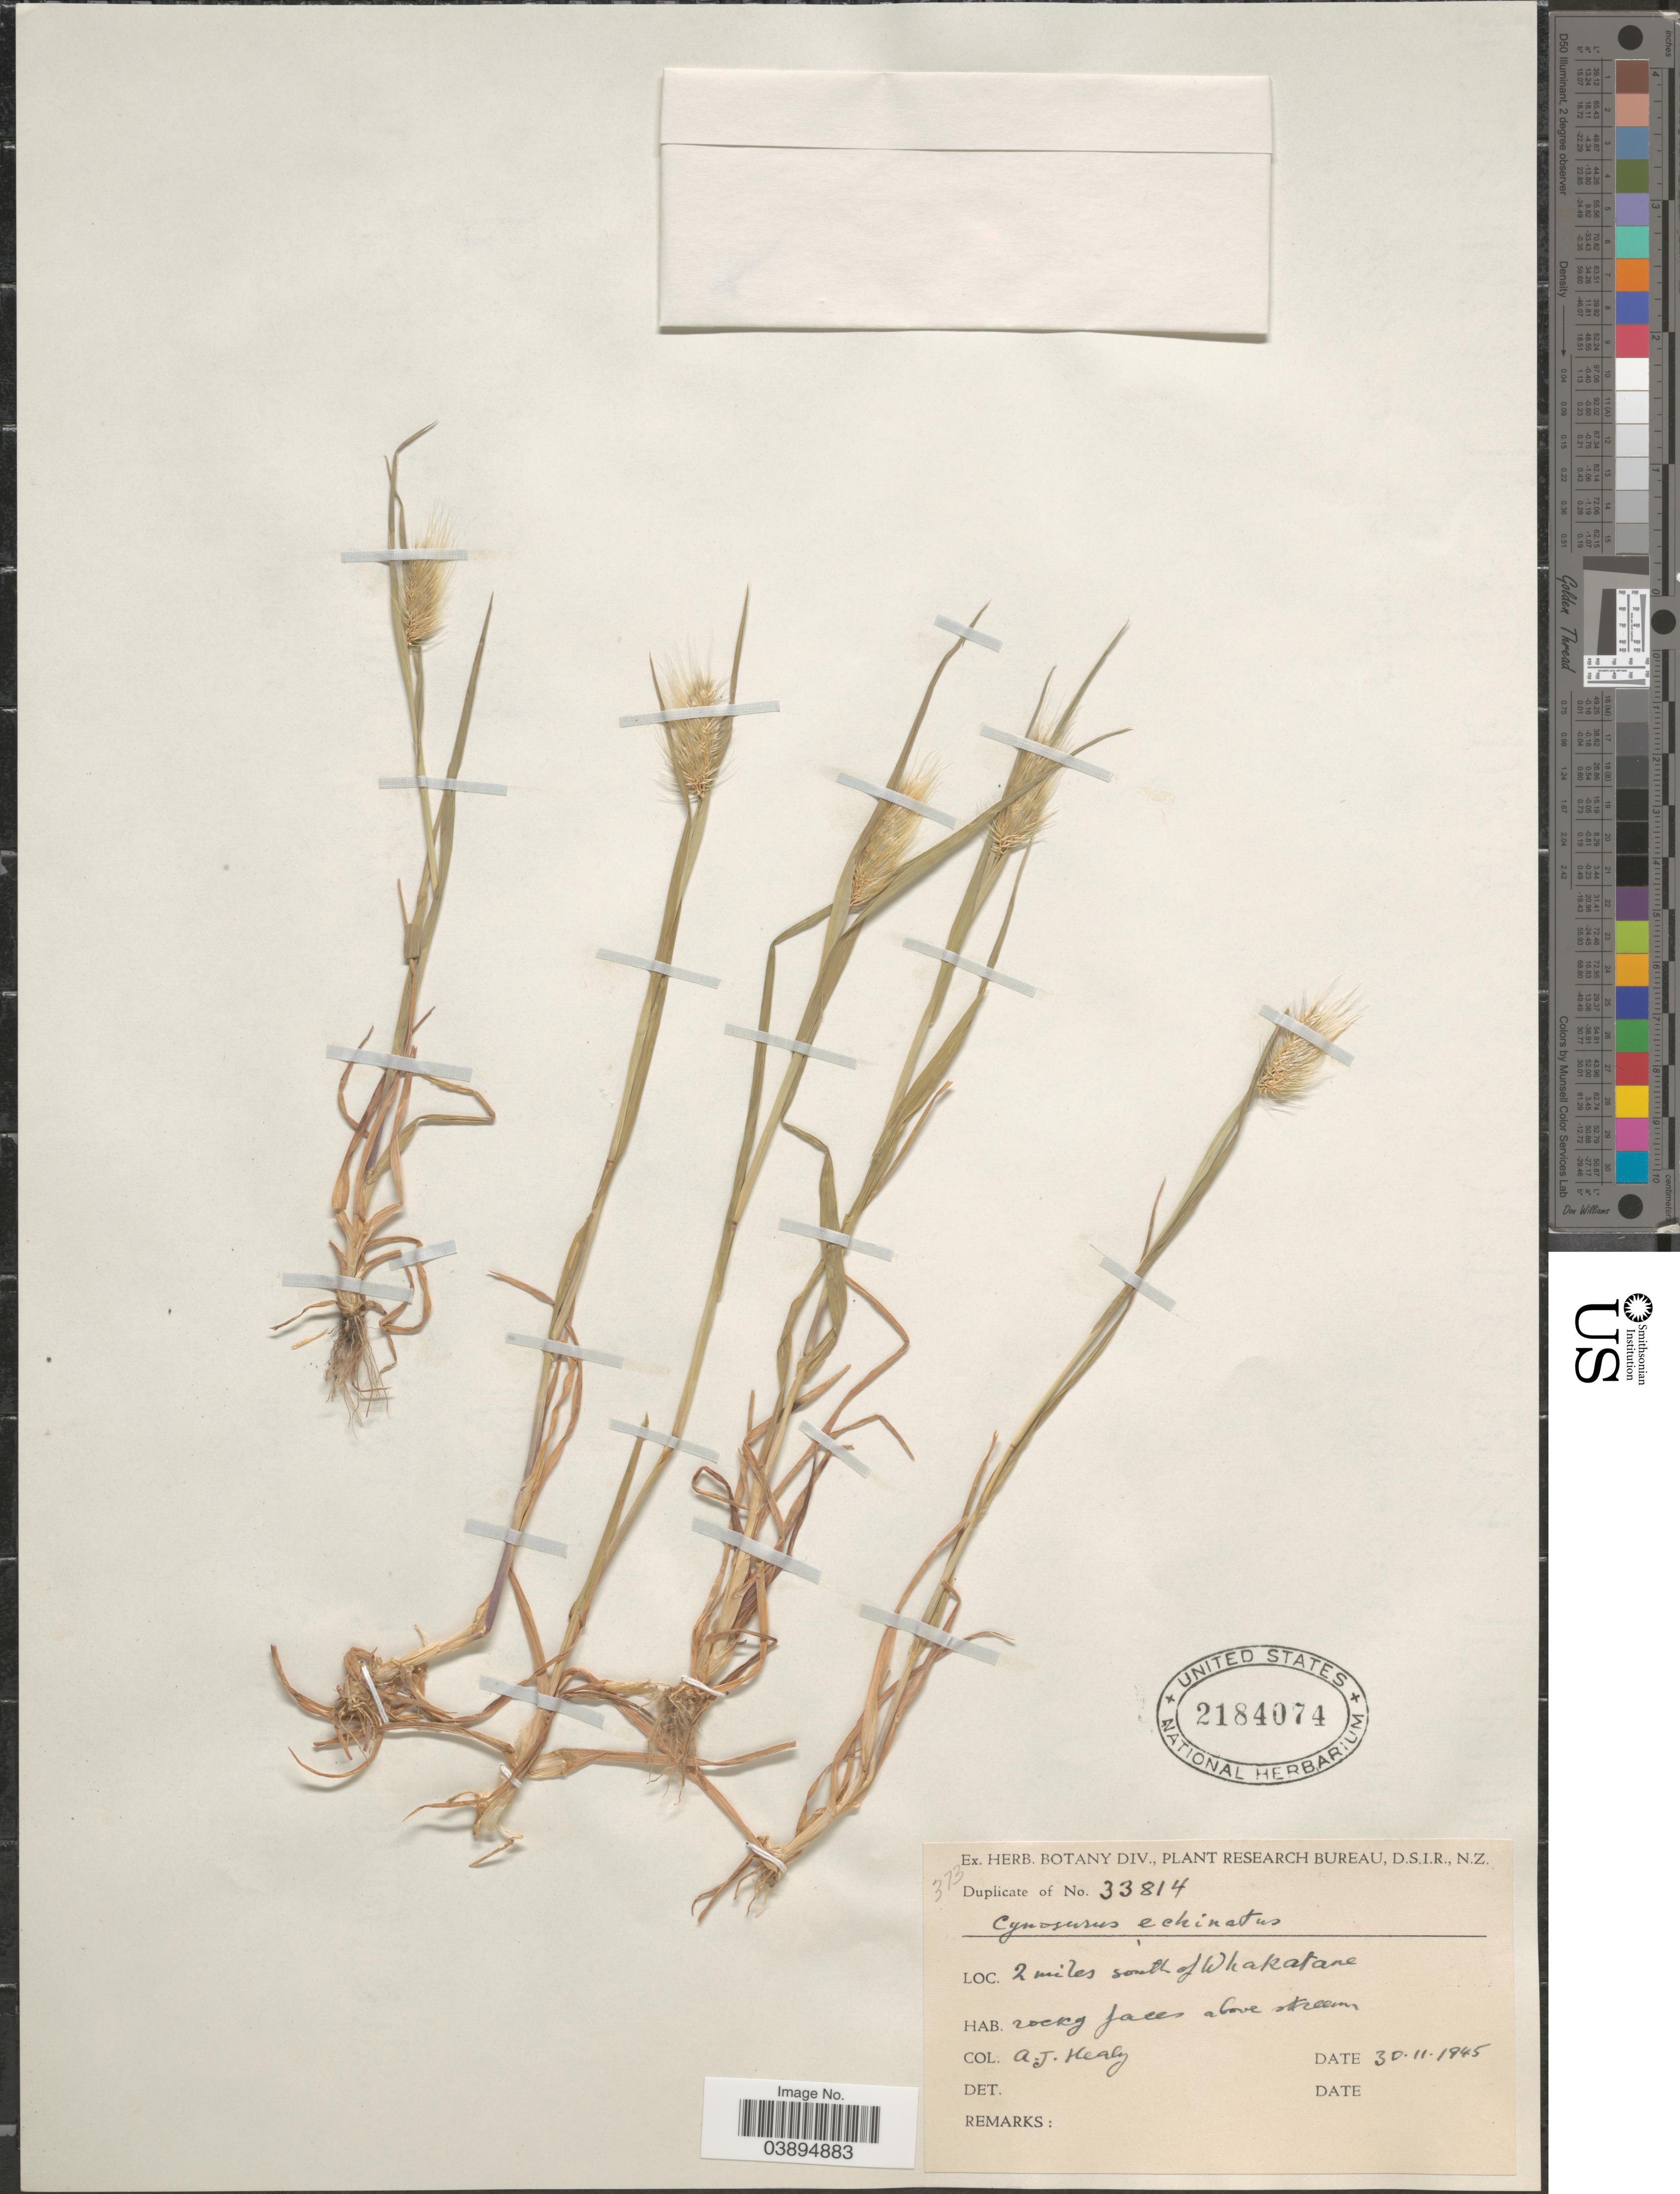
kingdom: Plantae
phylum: Tracheophyta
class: Liliopsida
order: Poales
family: Poaceae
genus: Cynosurus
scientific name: Cynosurus echinatus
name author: L.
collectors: A. Healy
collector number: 33814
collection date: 1945-11-30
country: New Zealand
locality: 2 miles south of Whakatane. Rocky faces above stream.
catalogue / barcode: US 2184074